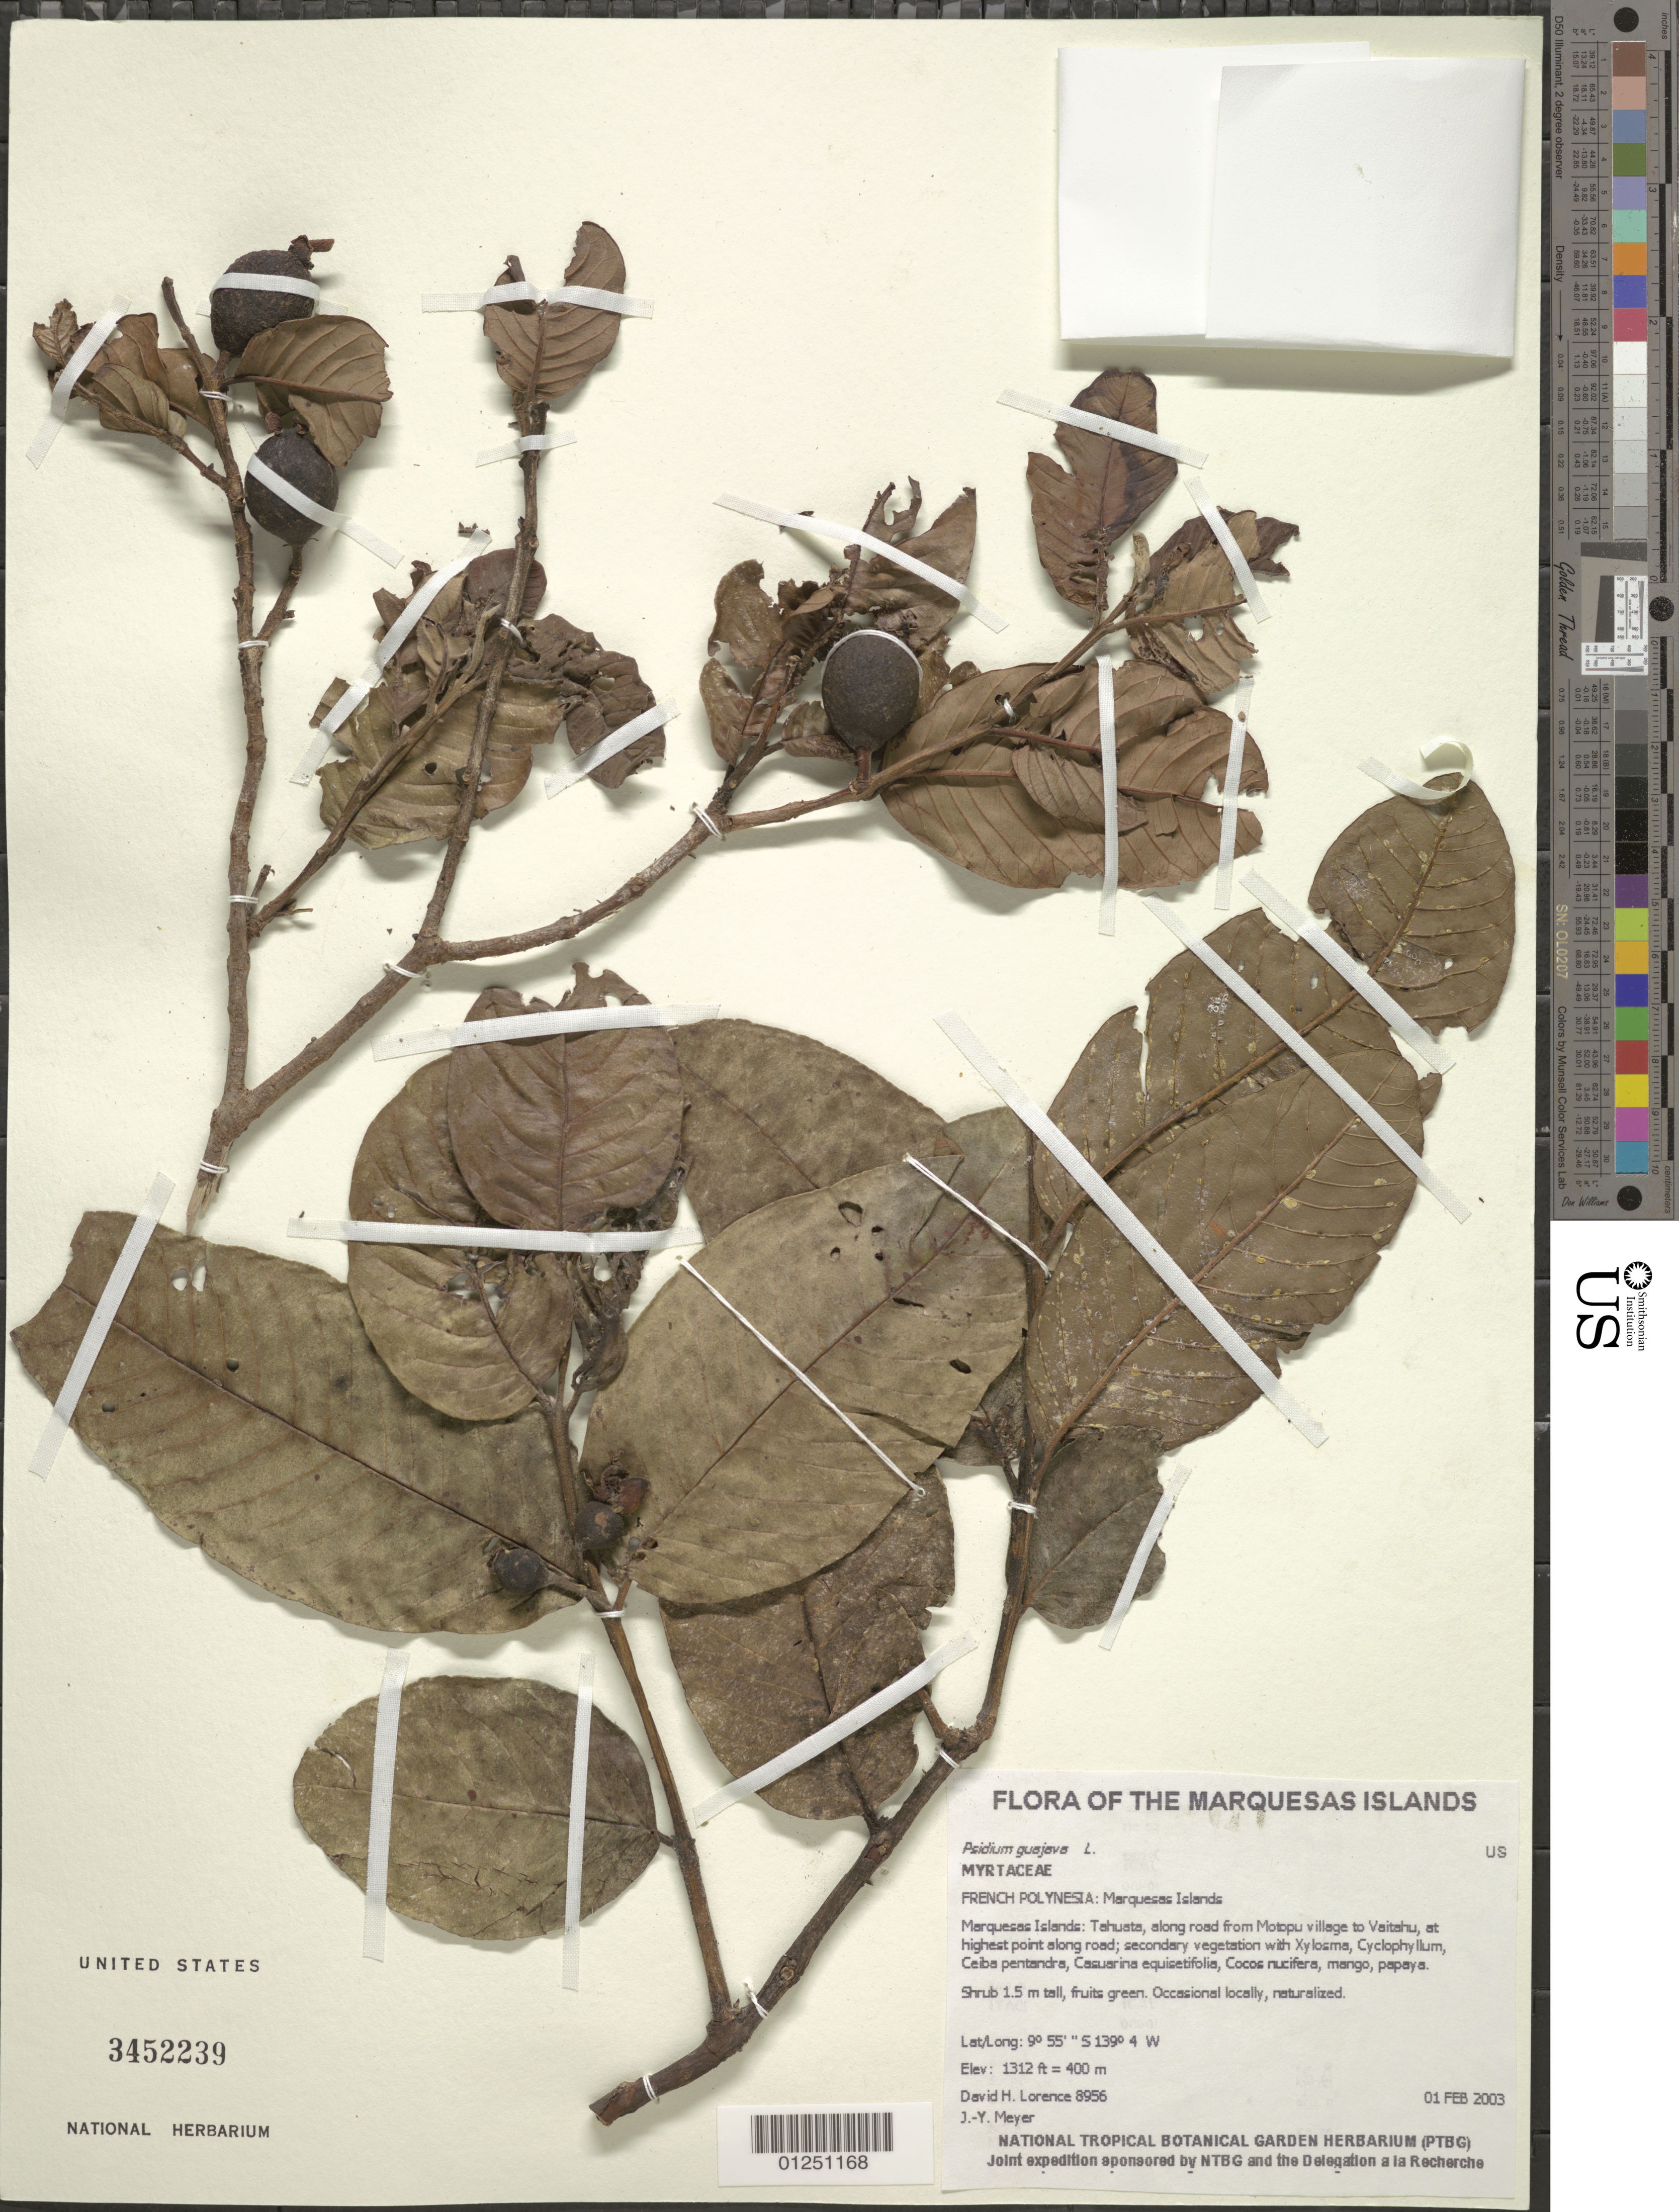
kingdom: Plantae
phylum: Tracheophyta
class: Magnoliopsida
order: Myrtales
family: Myrtaceae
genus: Psidium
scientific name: Psidium guajava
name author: L.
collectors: D. Lorence & J.-Y. Meyer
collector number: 8956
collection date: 2003-02-01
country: French Polynesia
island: Tahuata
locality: Along road from Motopu village to Vaitahu, at highest point along road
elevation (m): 400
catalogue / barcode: US 3452239